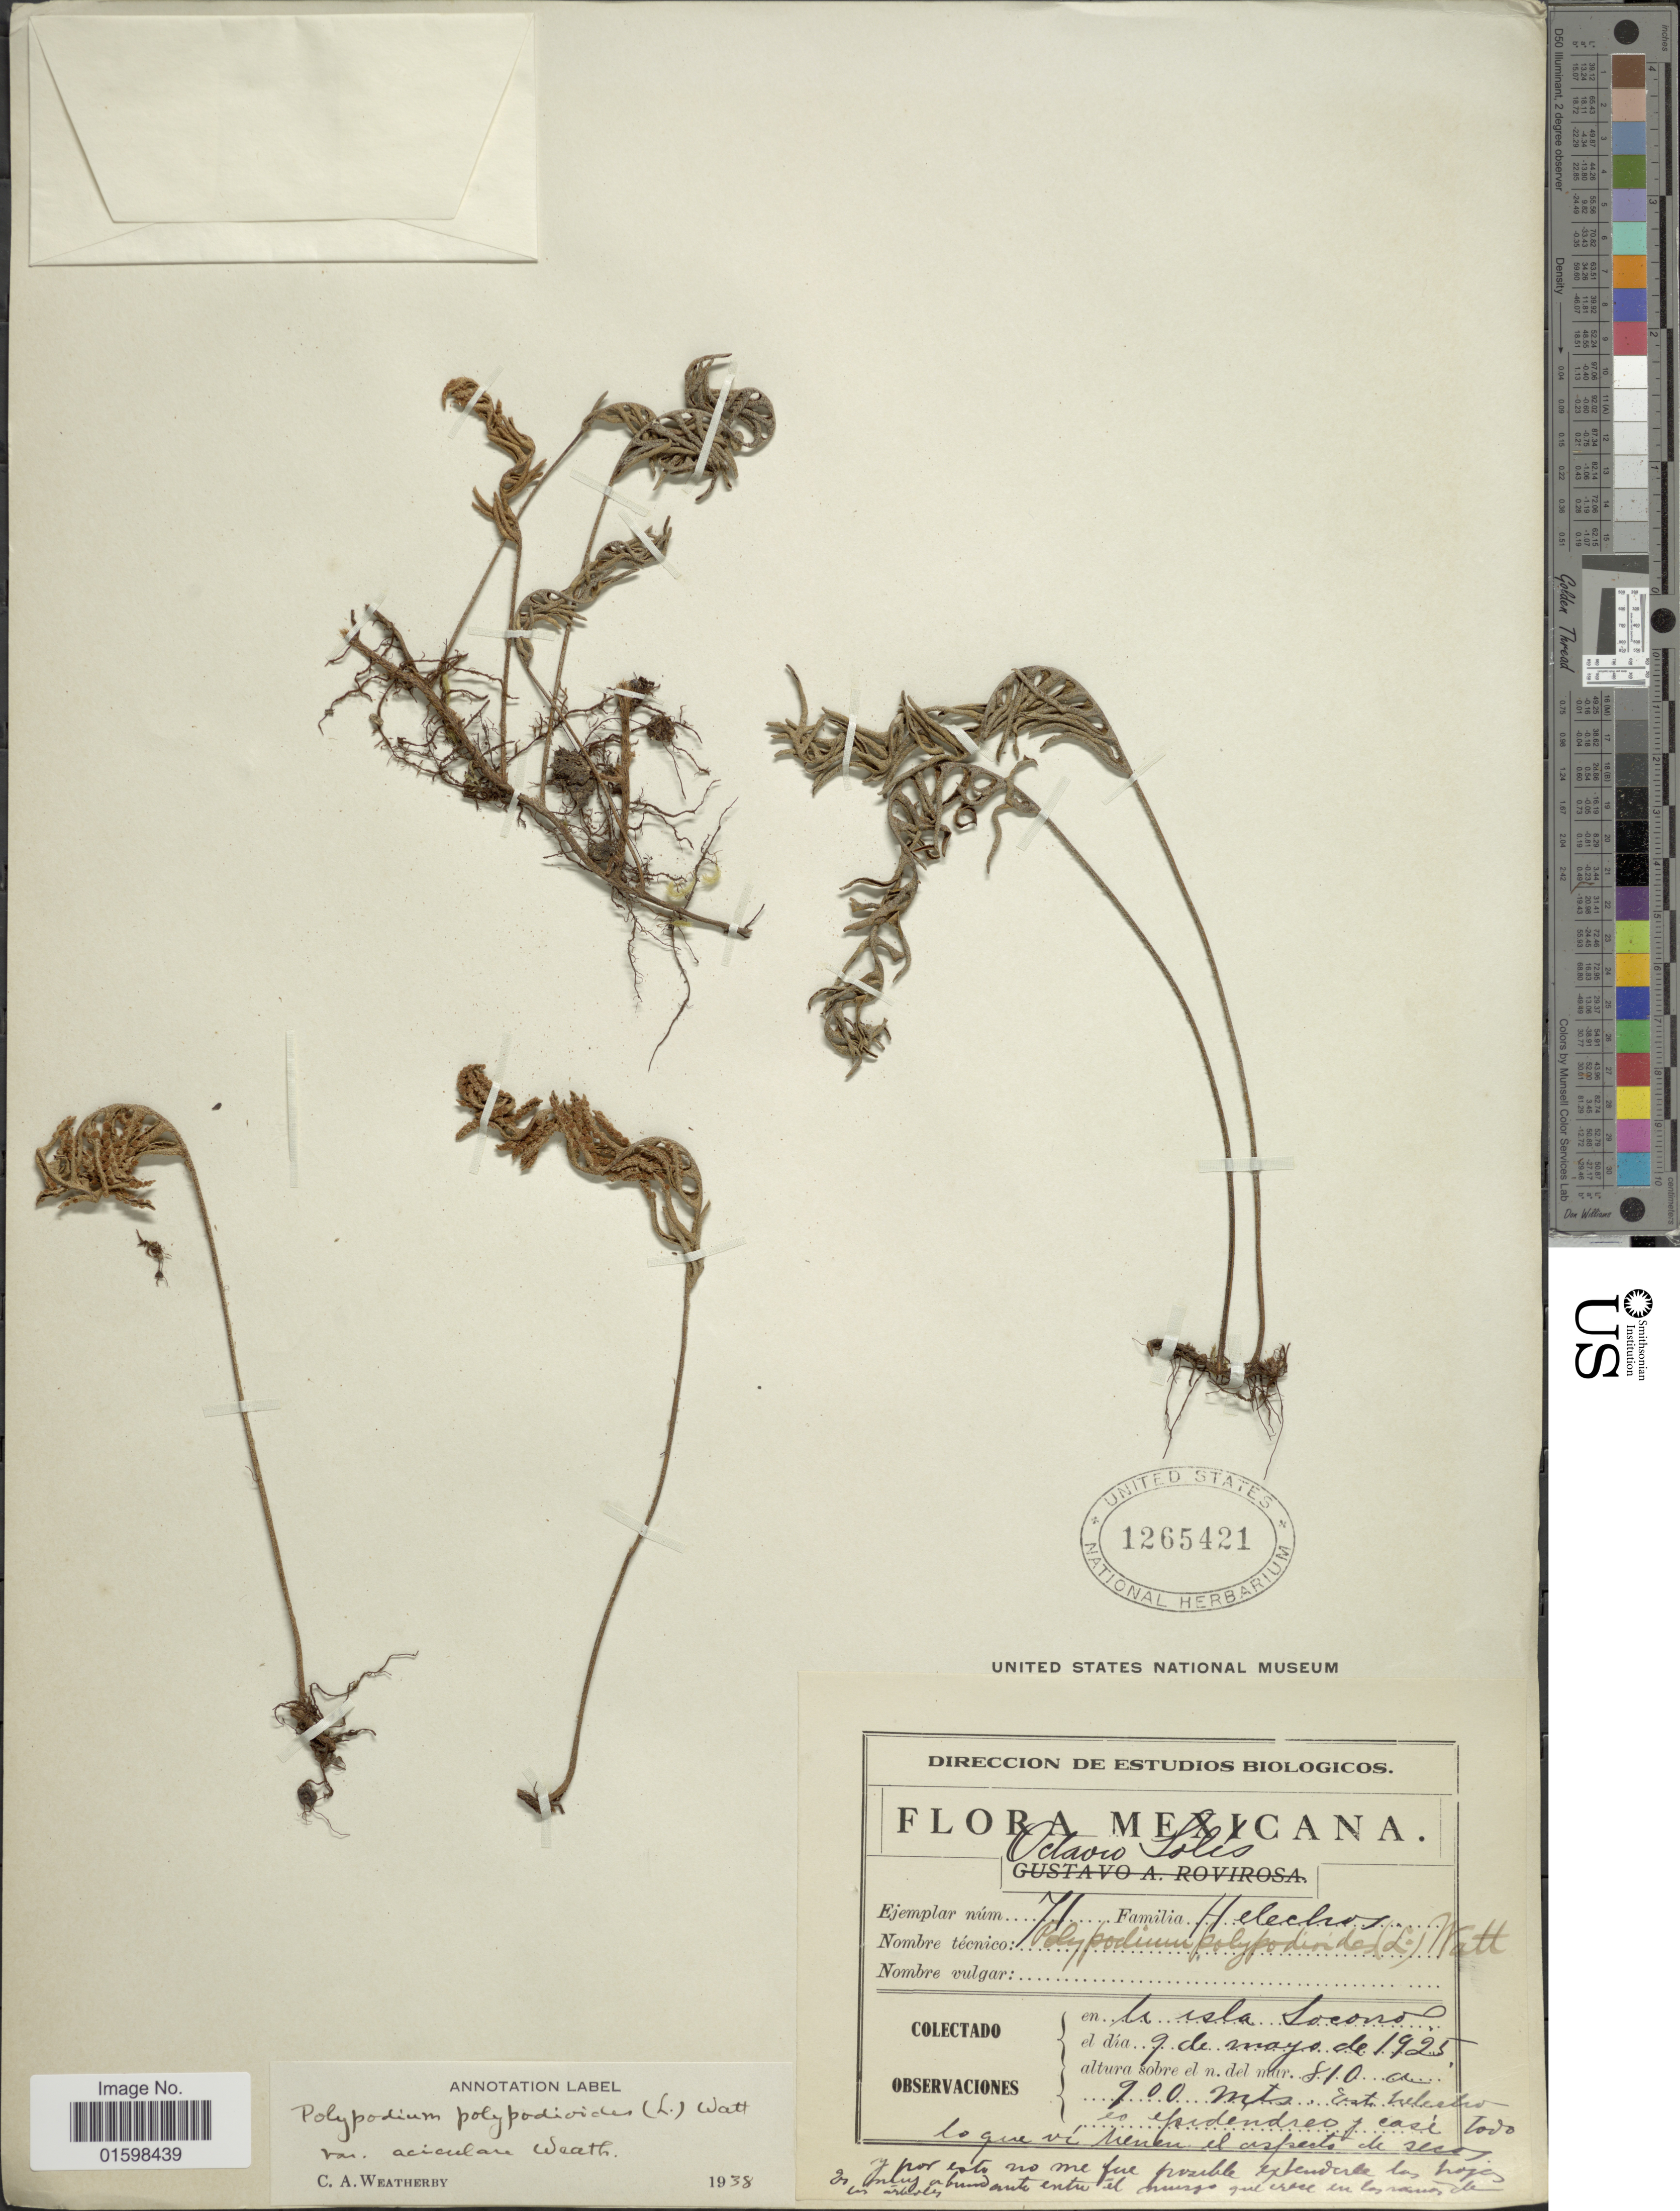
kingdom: Plantae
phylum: Tracheophyta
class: Polypodiopsida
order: Polypodiales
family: Polypodiaceae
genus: Pleopeltis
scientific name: Pleopeltis polypodioides var. acicularis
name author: (Weath.) E.G. Andrews & Windham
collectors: O. Solis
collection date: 1925-05-09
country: Mexico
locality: A Isla Secono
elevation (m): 810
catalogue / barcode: US 12665421